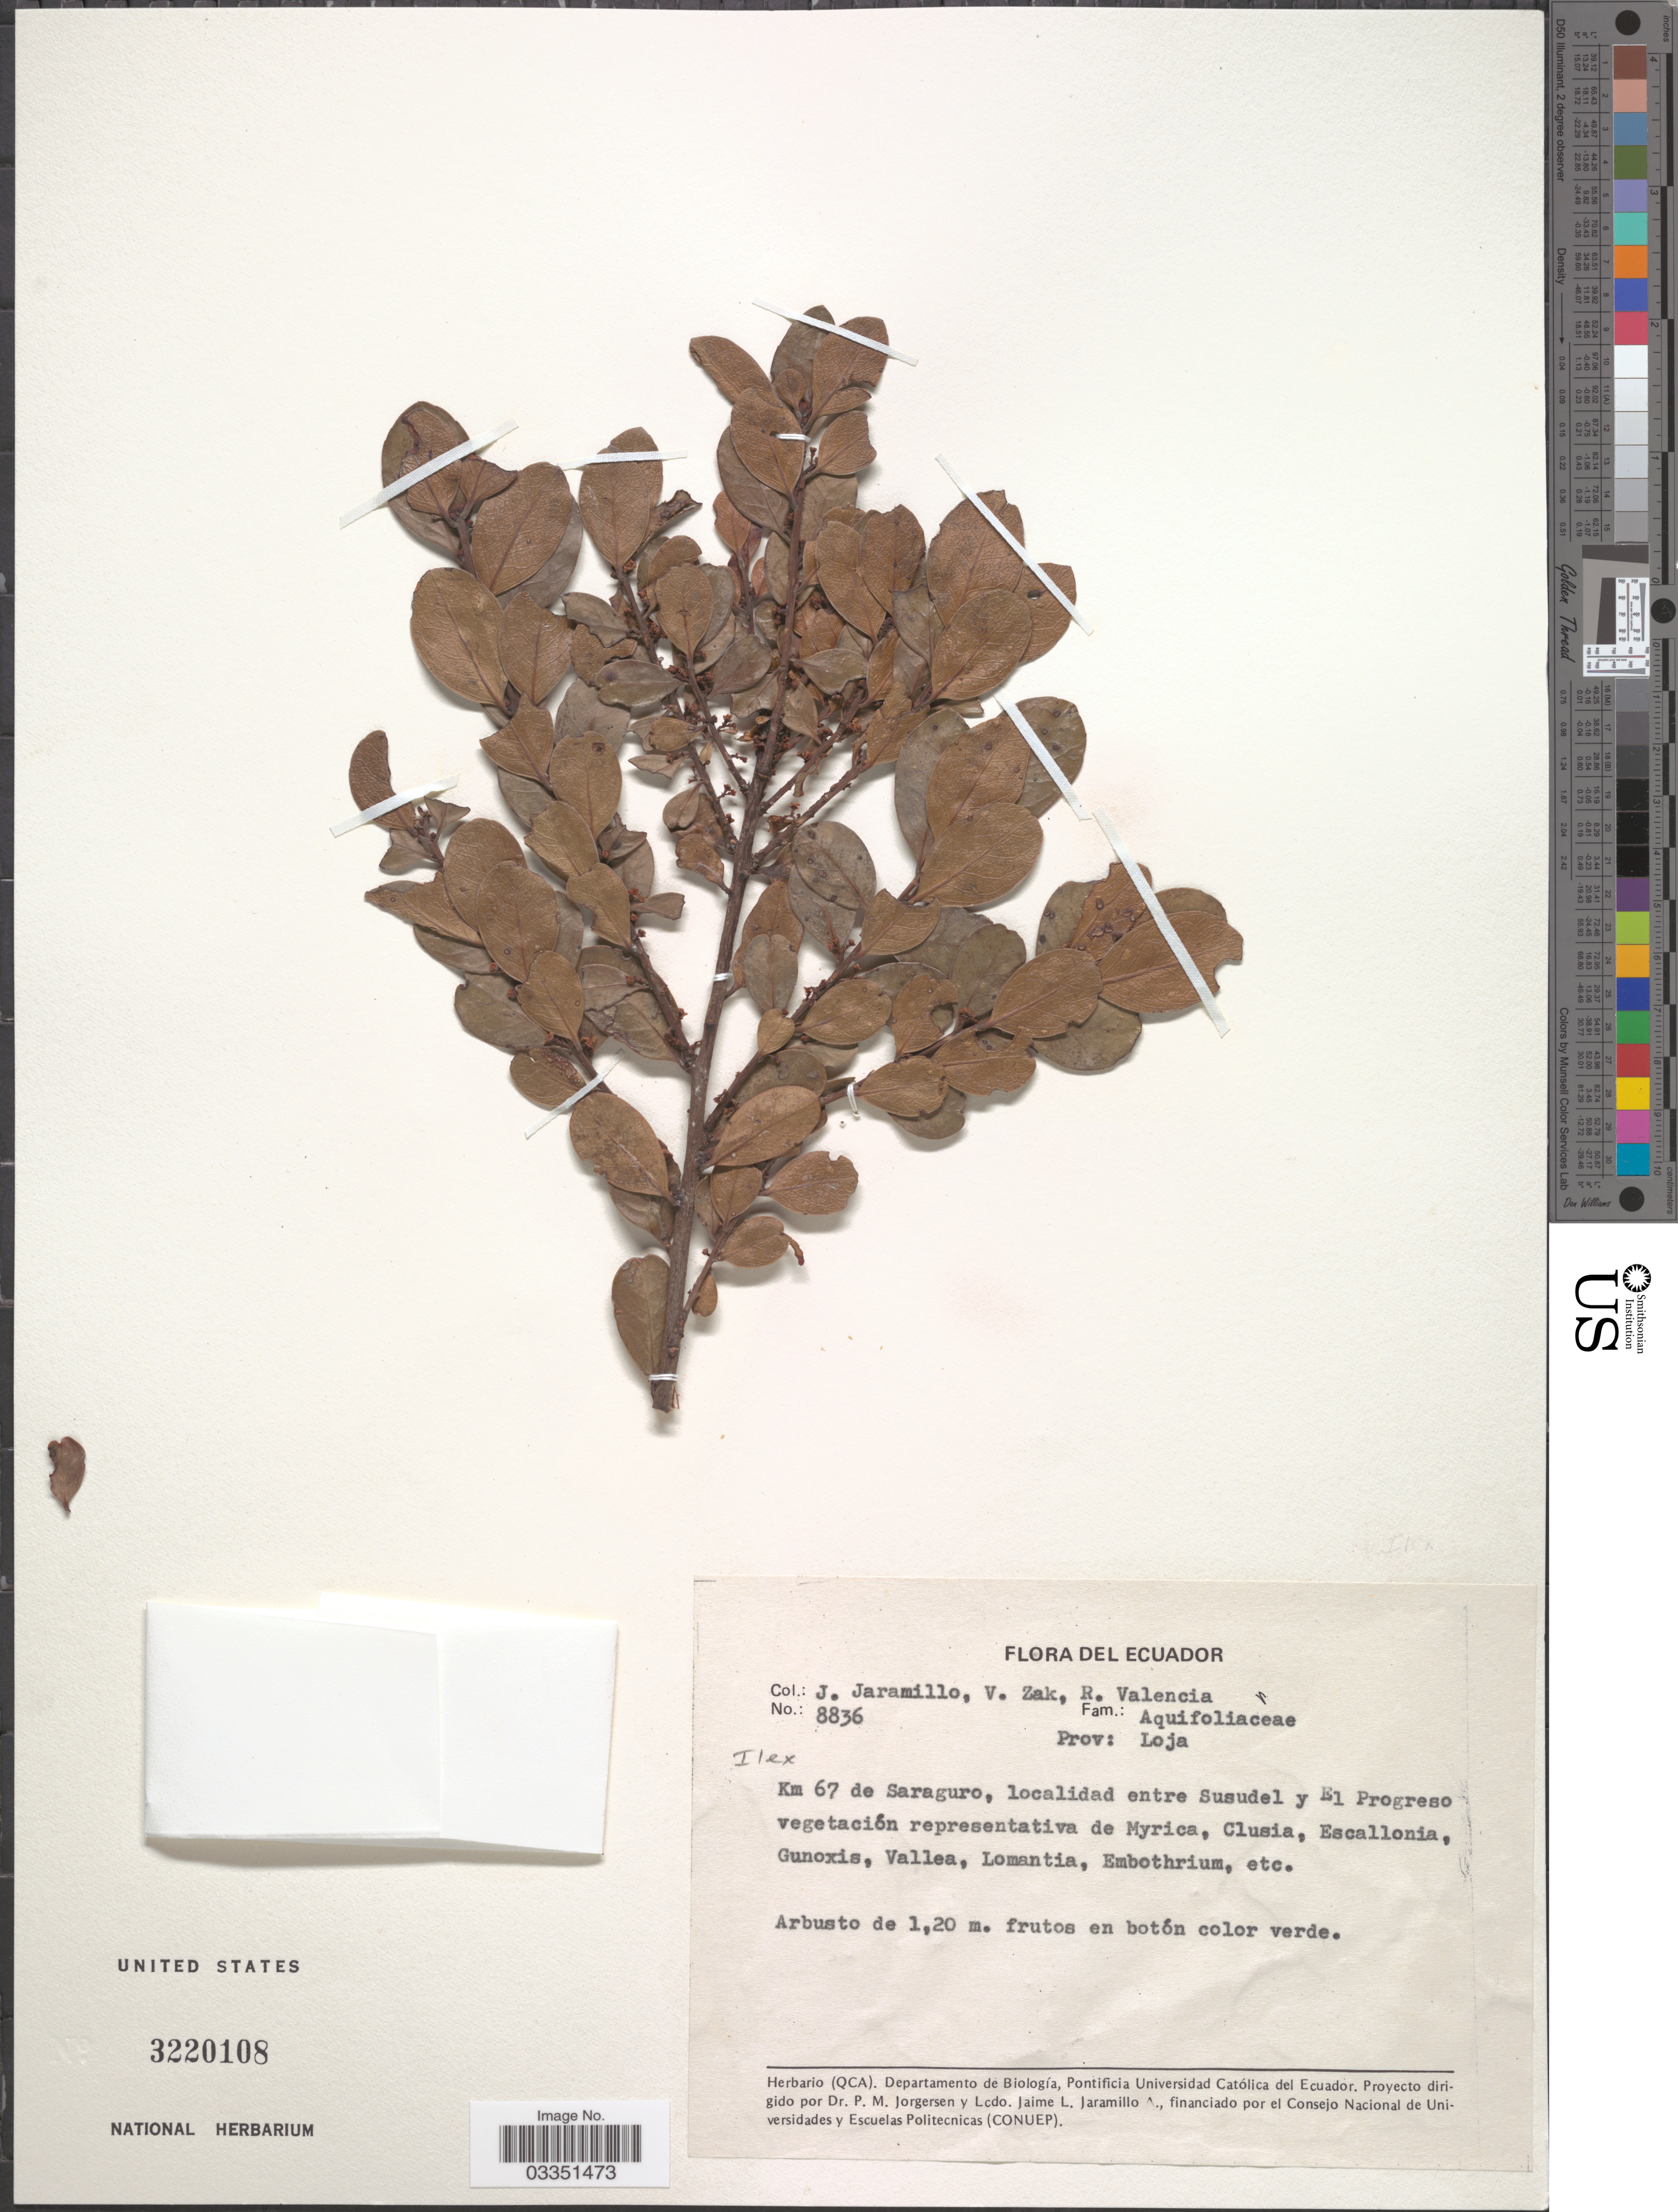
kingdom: Plantae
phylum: Tracheophyta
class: Magnoliopsida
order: Aquifoliales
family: Aquifoliaceae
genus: Ilex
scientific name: Ilex sp.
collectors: J. Jaramillo, V. Zak & R. Valencia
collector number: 8836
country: Ecuador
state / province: Loja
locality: Km 67 de Saraguro, localidad entre Susudel y El Progreso.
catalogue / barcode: US 3220108